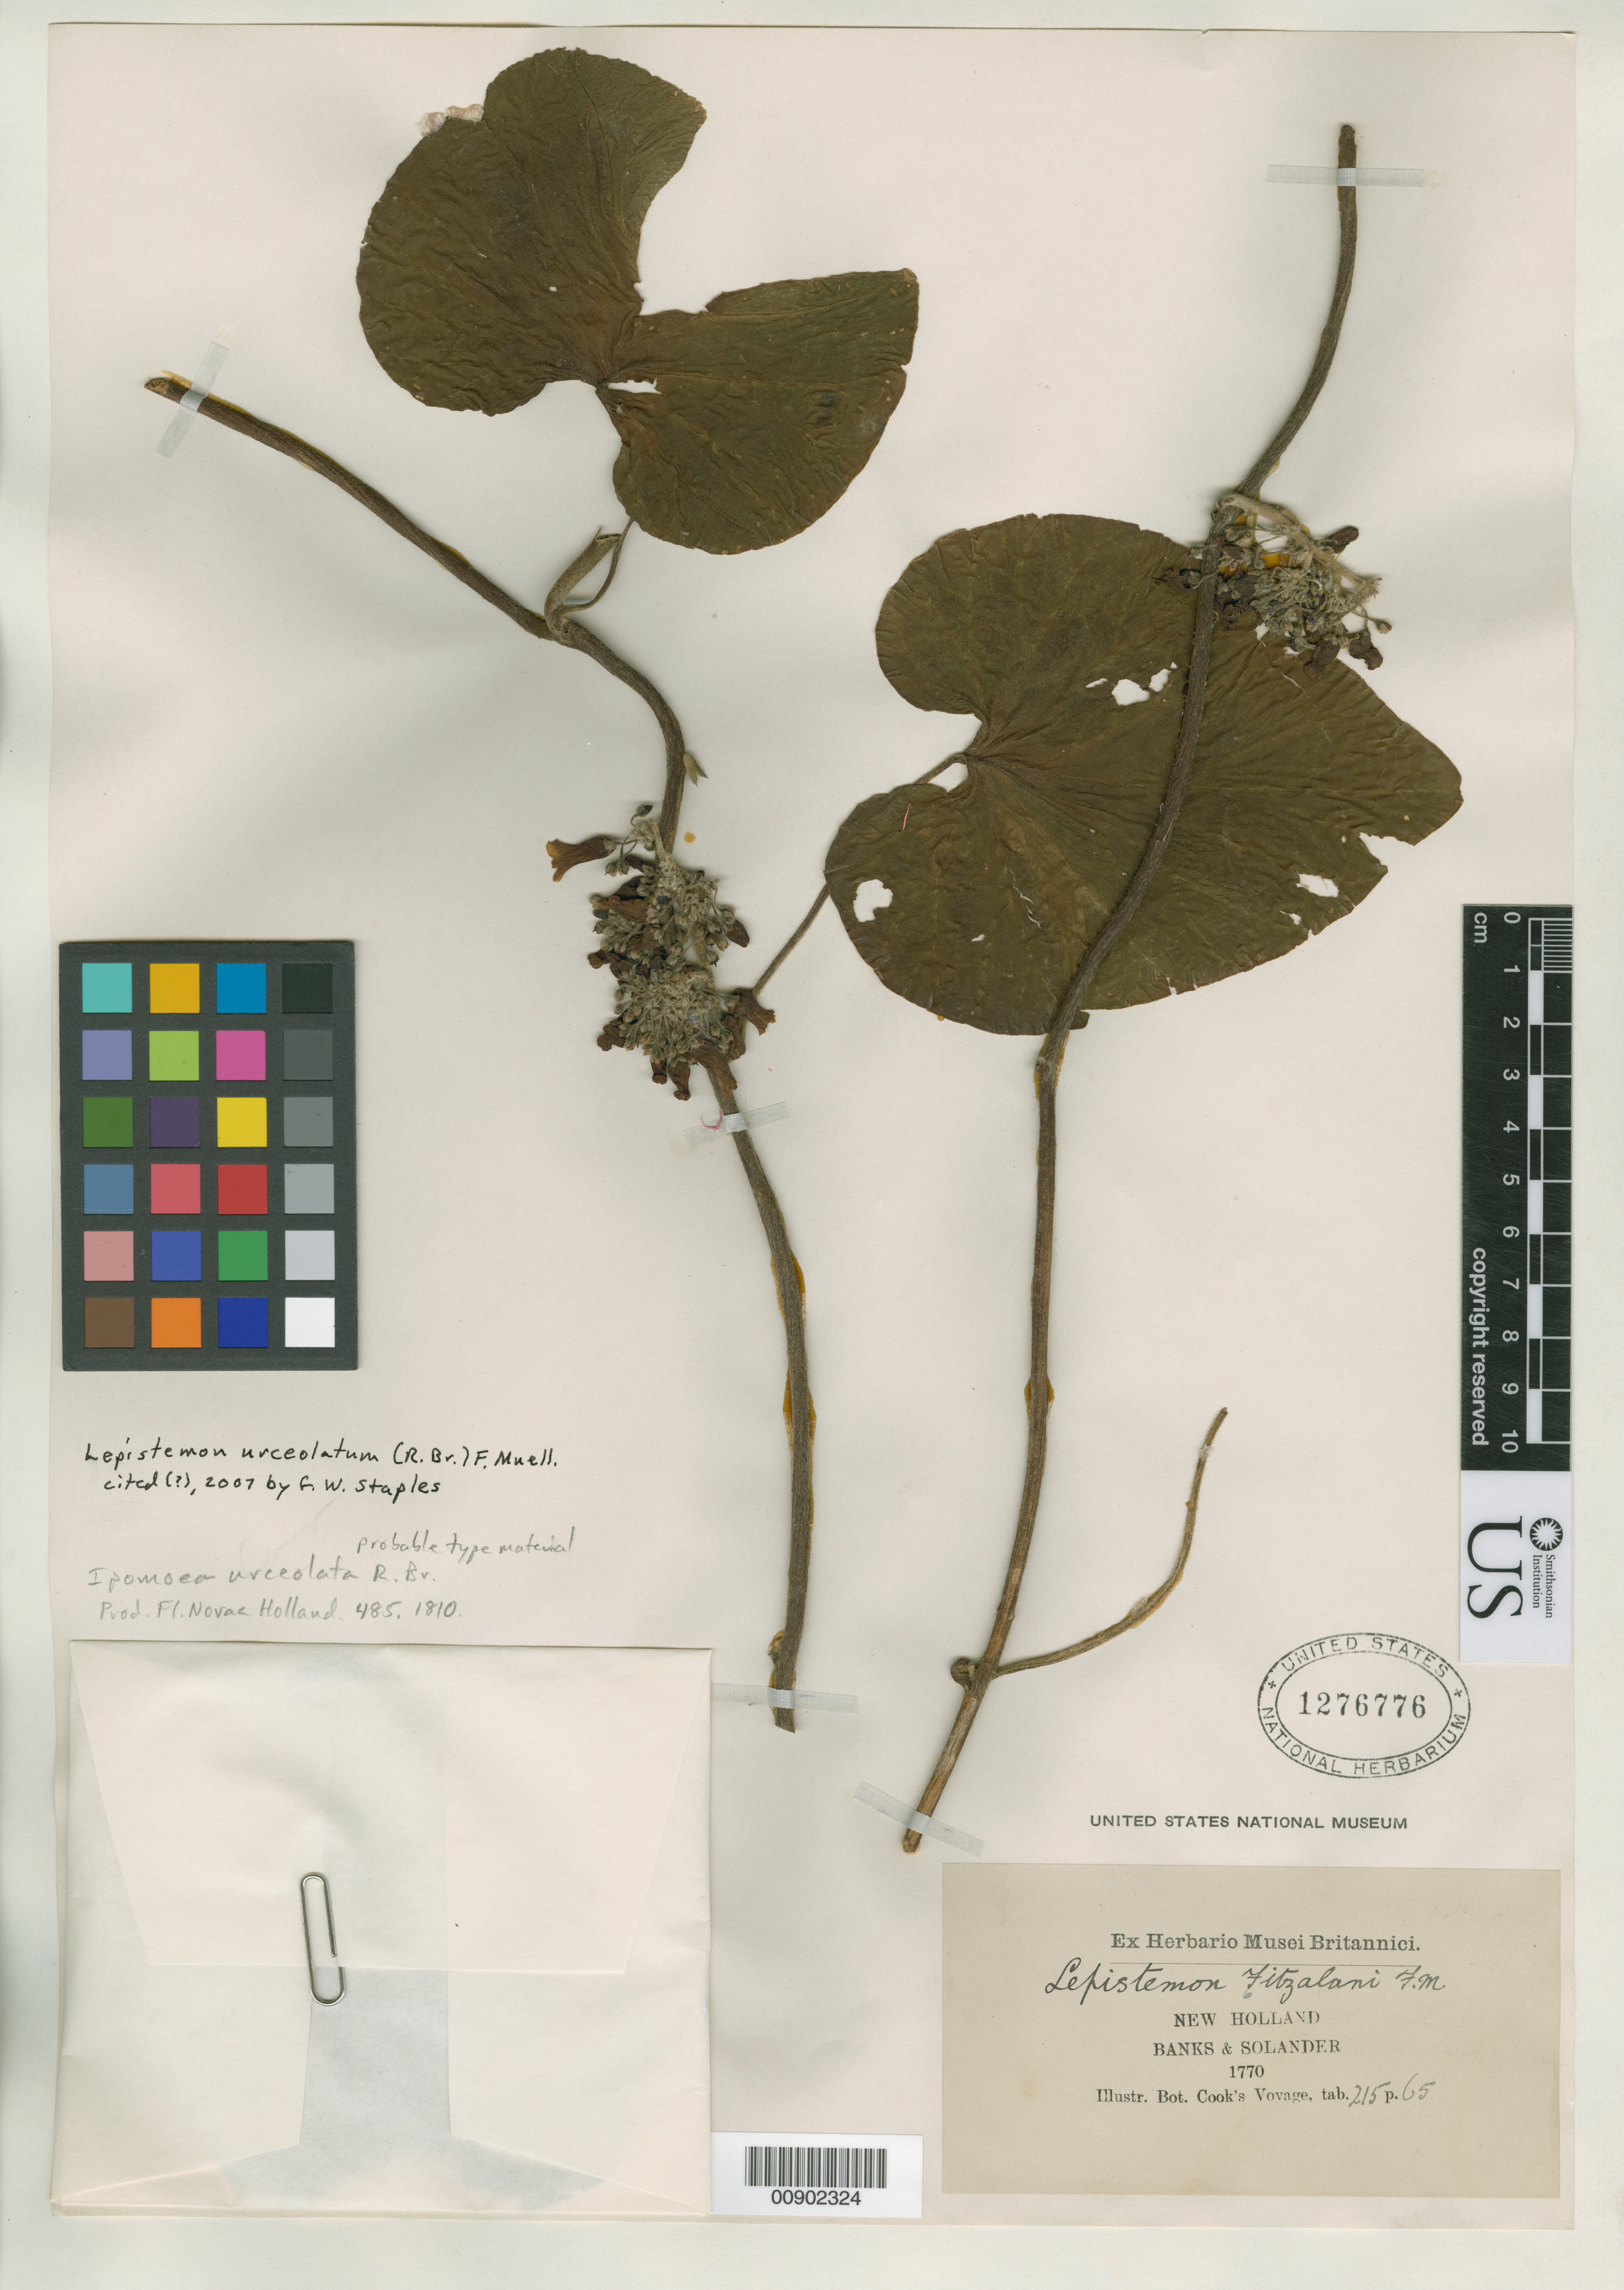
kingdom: Plantae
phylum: Tracheophyta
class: Magnoliopsida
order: Solanales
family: Convolvulaceae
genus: Ipomoea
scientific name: Ipomoea urceolata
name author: R. Br.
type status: Possible Isotype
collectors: J. Banks & D. C. Solander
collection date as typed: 1770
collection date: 1770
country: Australia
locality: New Holland.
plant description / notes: Currently accepted name as cited by F.W. Staples, Kew Bull. 62: 229 (2007), citing type as "New Holland [Australia], without precise locality, 1770, Banks & Solander s.n."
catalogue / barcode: US 1276776